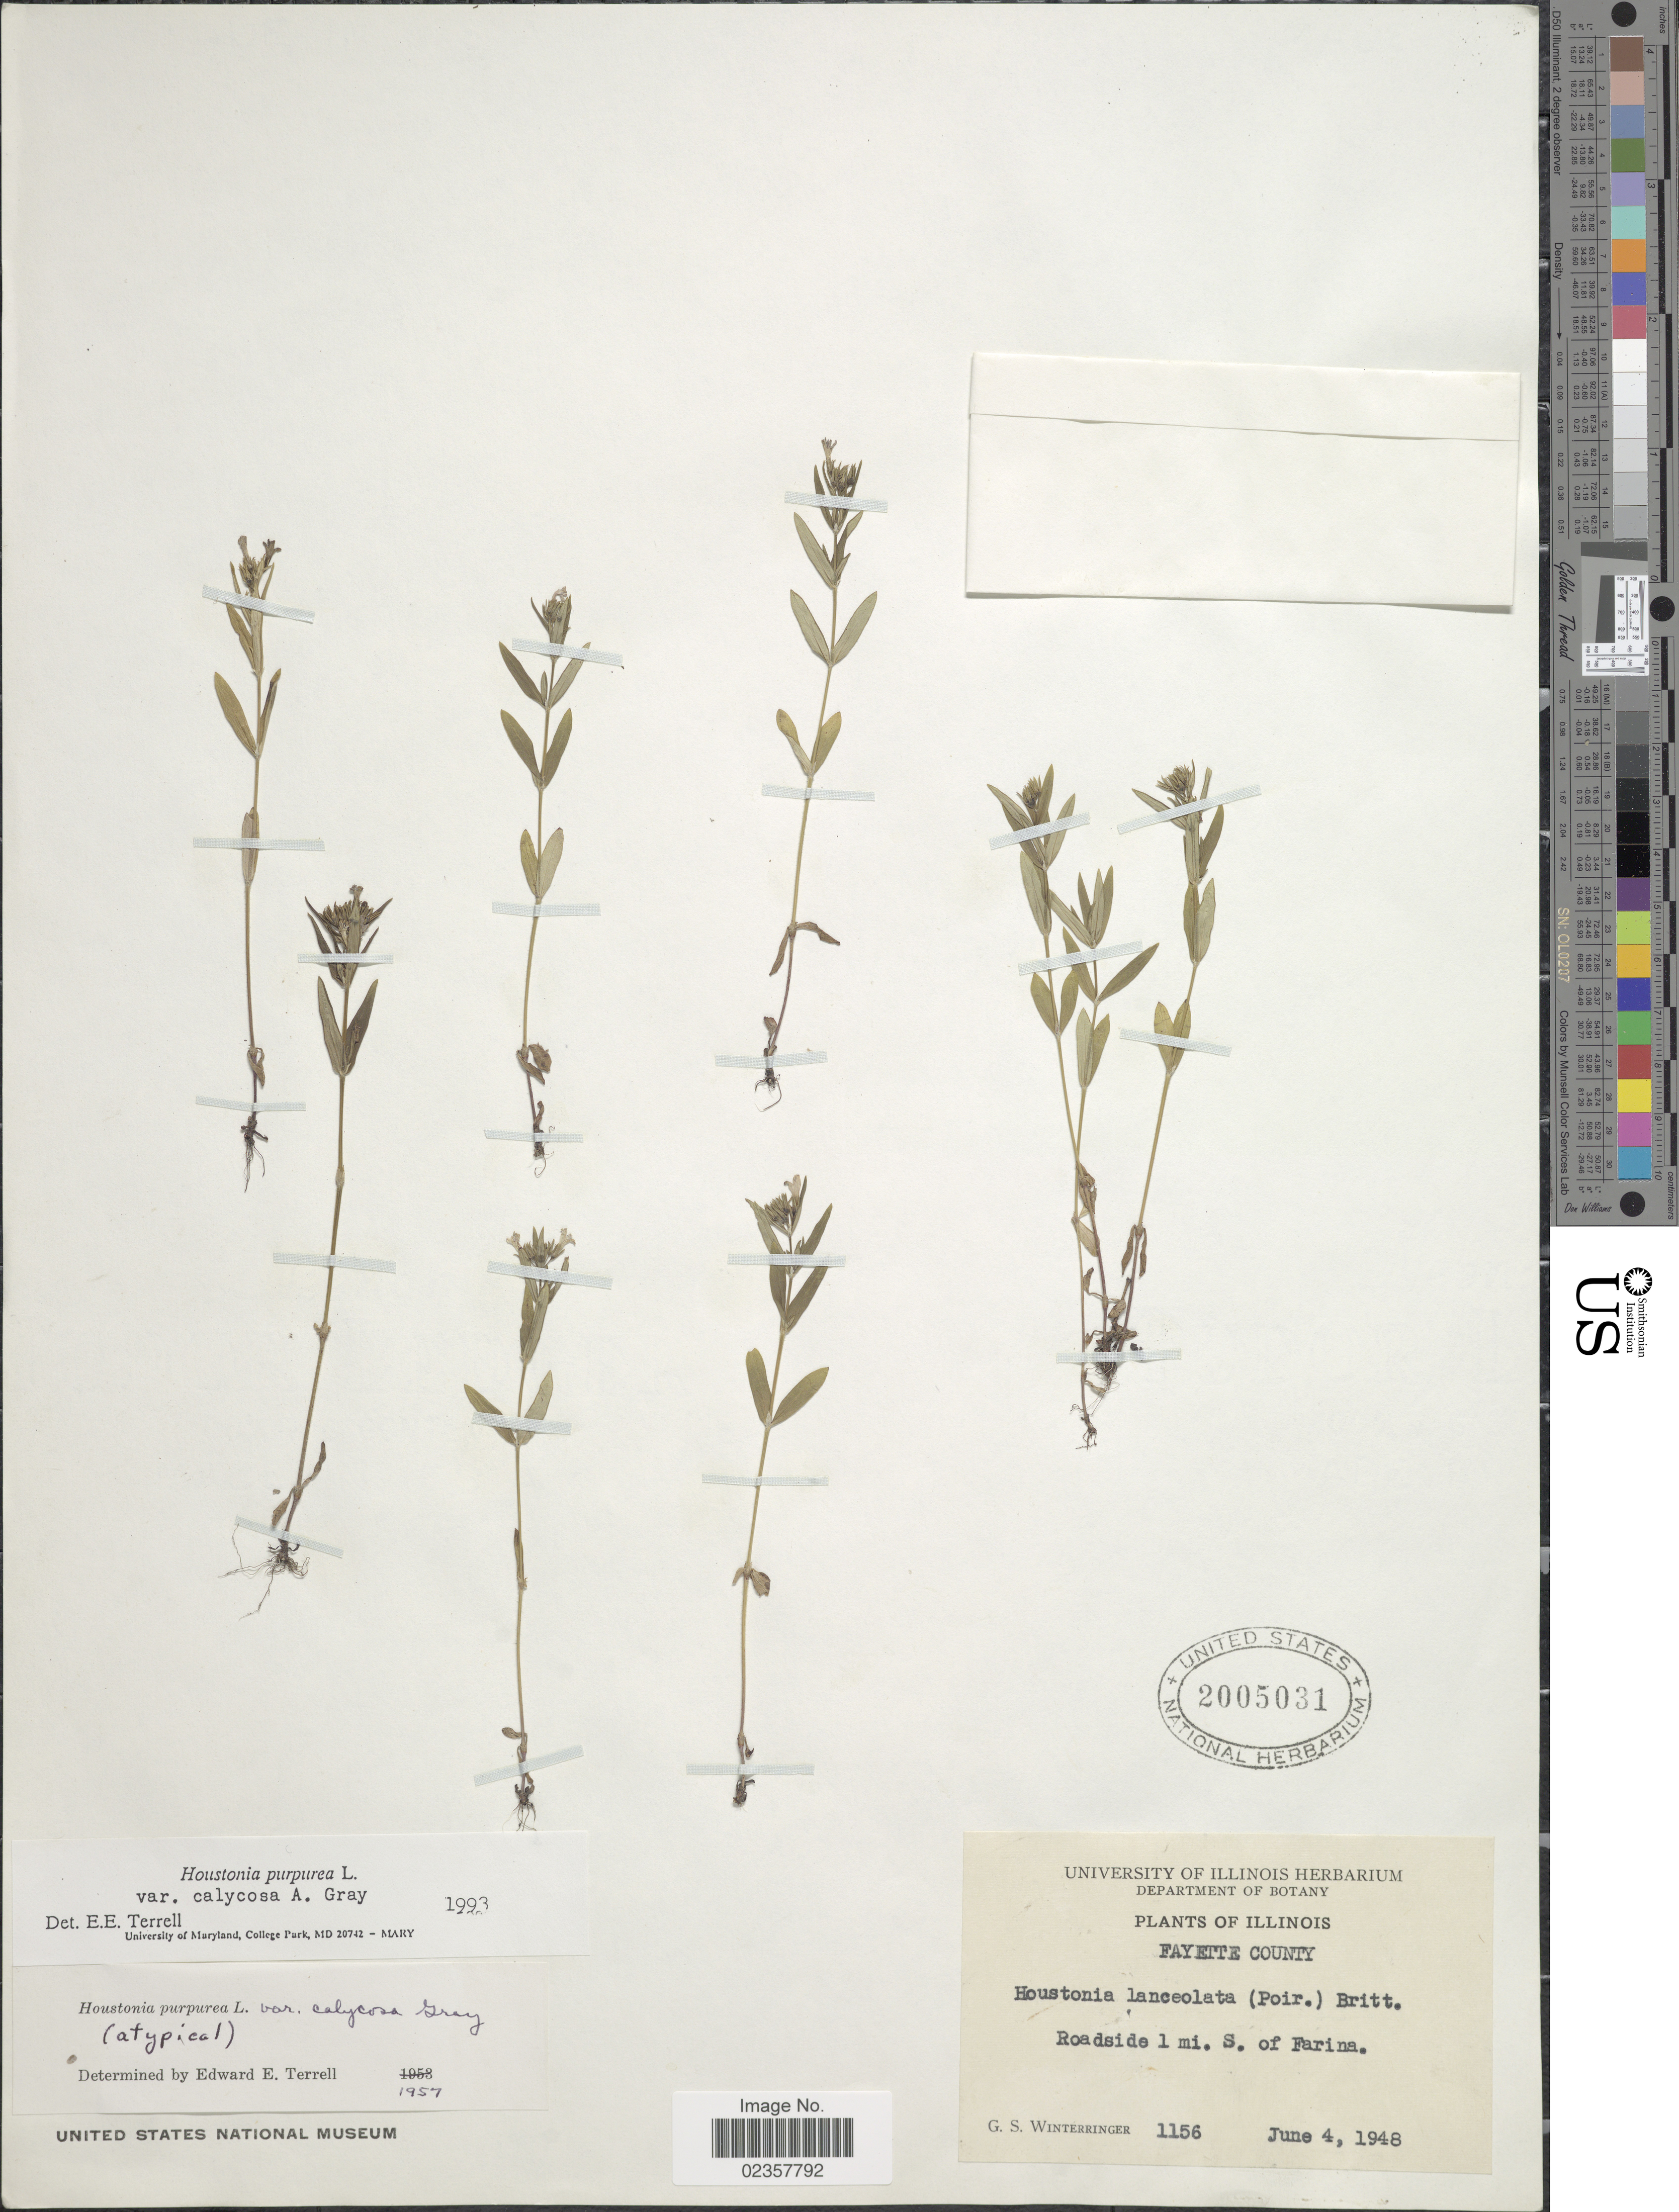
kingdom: Plantae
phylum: Tracheophyta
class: Magnoliopsida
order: Gentianales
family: Rubiaceae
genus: Houstonia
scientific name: Houstonia purpurea var. calycosa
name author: A. Gray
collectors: G. Winterringer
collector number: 1156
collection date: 1948-06-04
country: United States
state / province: Illinois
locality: Fayette County. Roadside 1 mi. S. of Farina.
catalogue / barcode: US 2005031